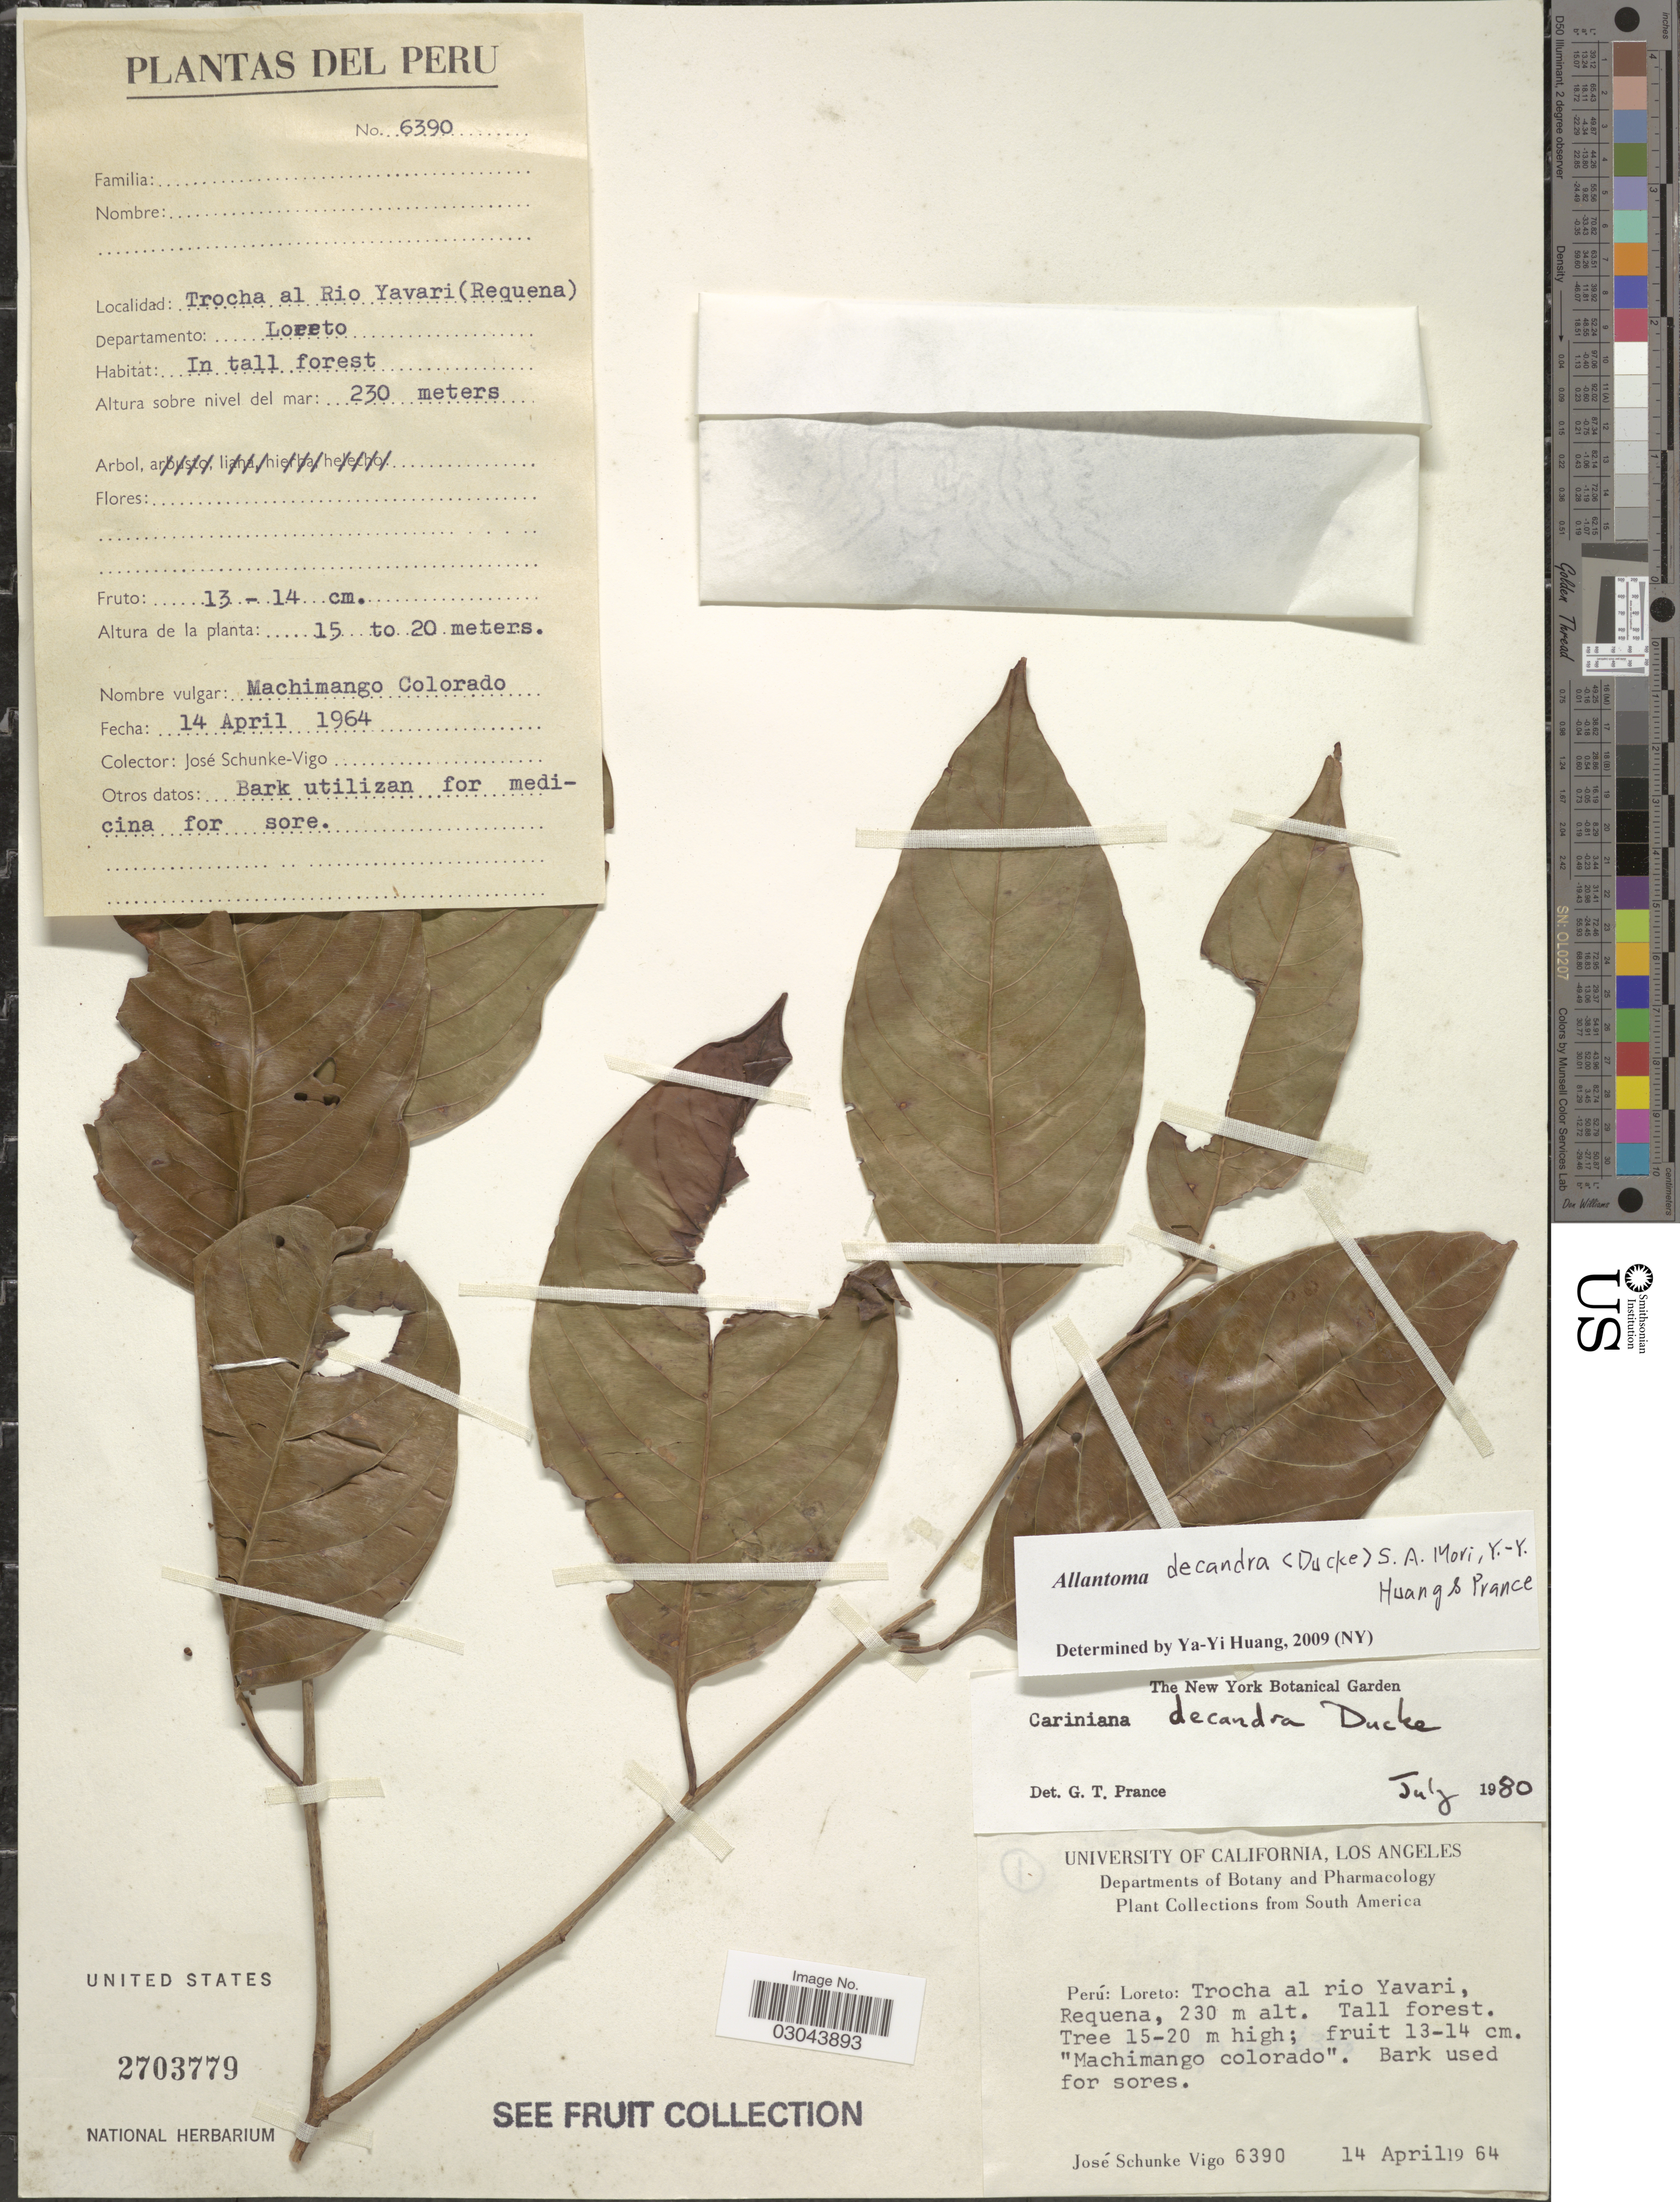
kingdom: Plantae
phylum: Tracheophyta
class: Magnoliopsida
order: Ericales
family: Lecythidaceae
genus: Allantoma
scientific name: Allantoma decandra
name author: (Ducke) S.A. Mori et al.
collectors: J. Schunke Vigo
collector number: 6390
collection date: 1964-04-14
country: Peru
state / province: Loreto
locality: Trocha al rio Yavari, Requena. Departamento: Loreto.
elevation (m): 230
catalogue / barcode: US 2703779